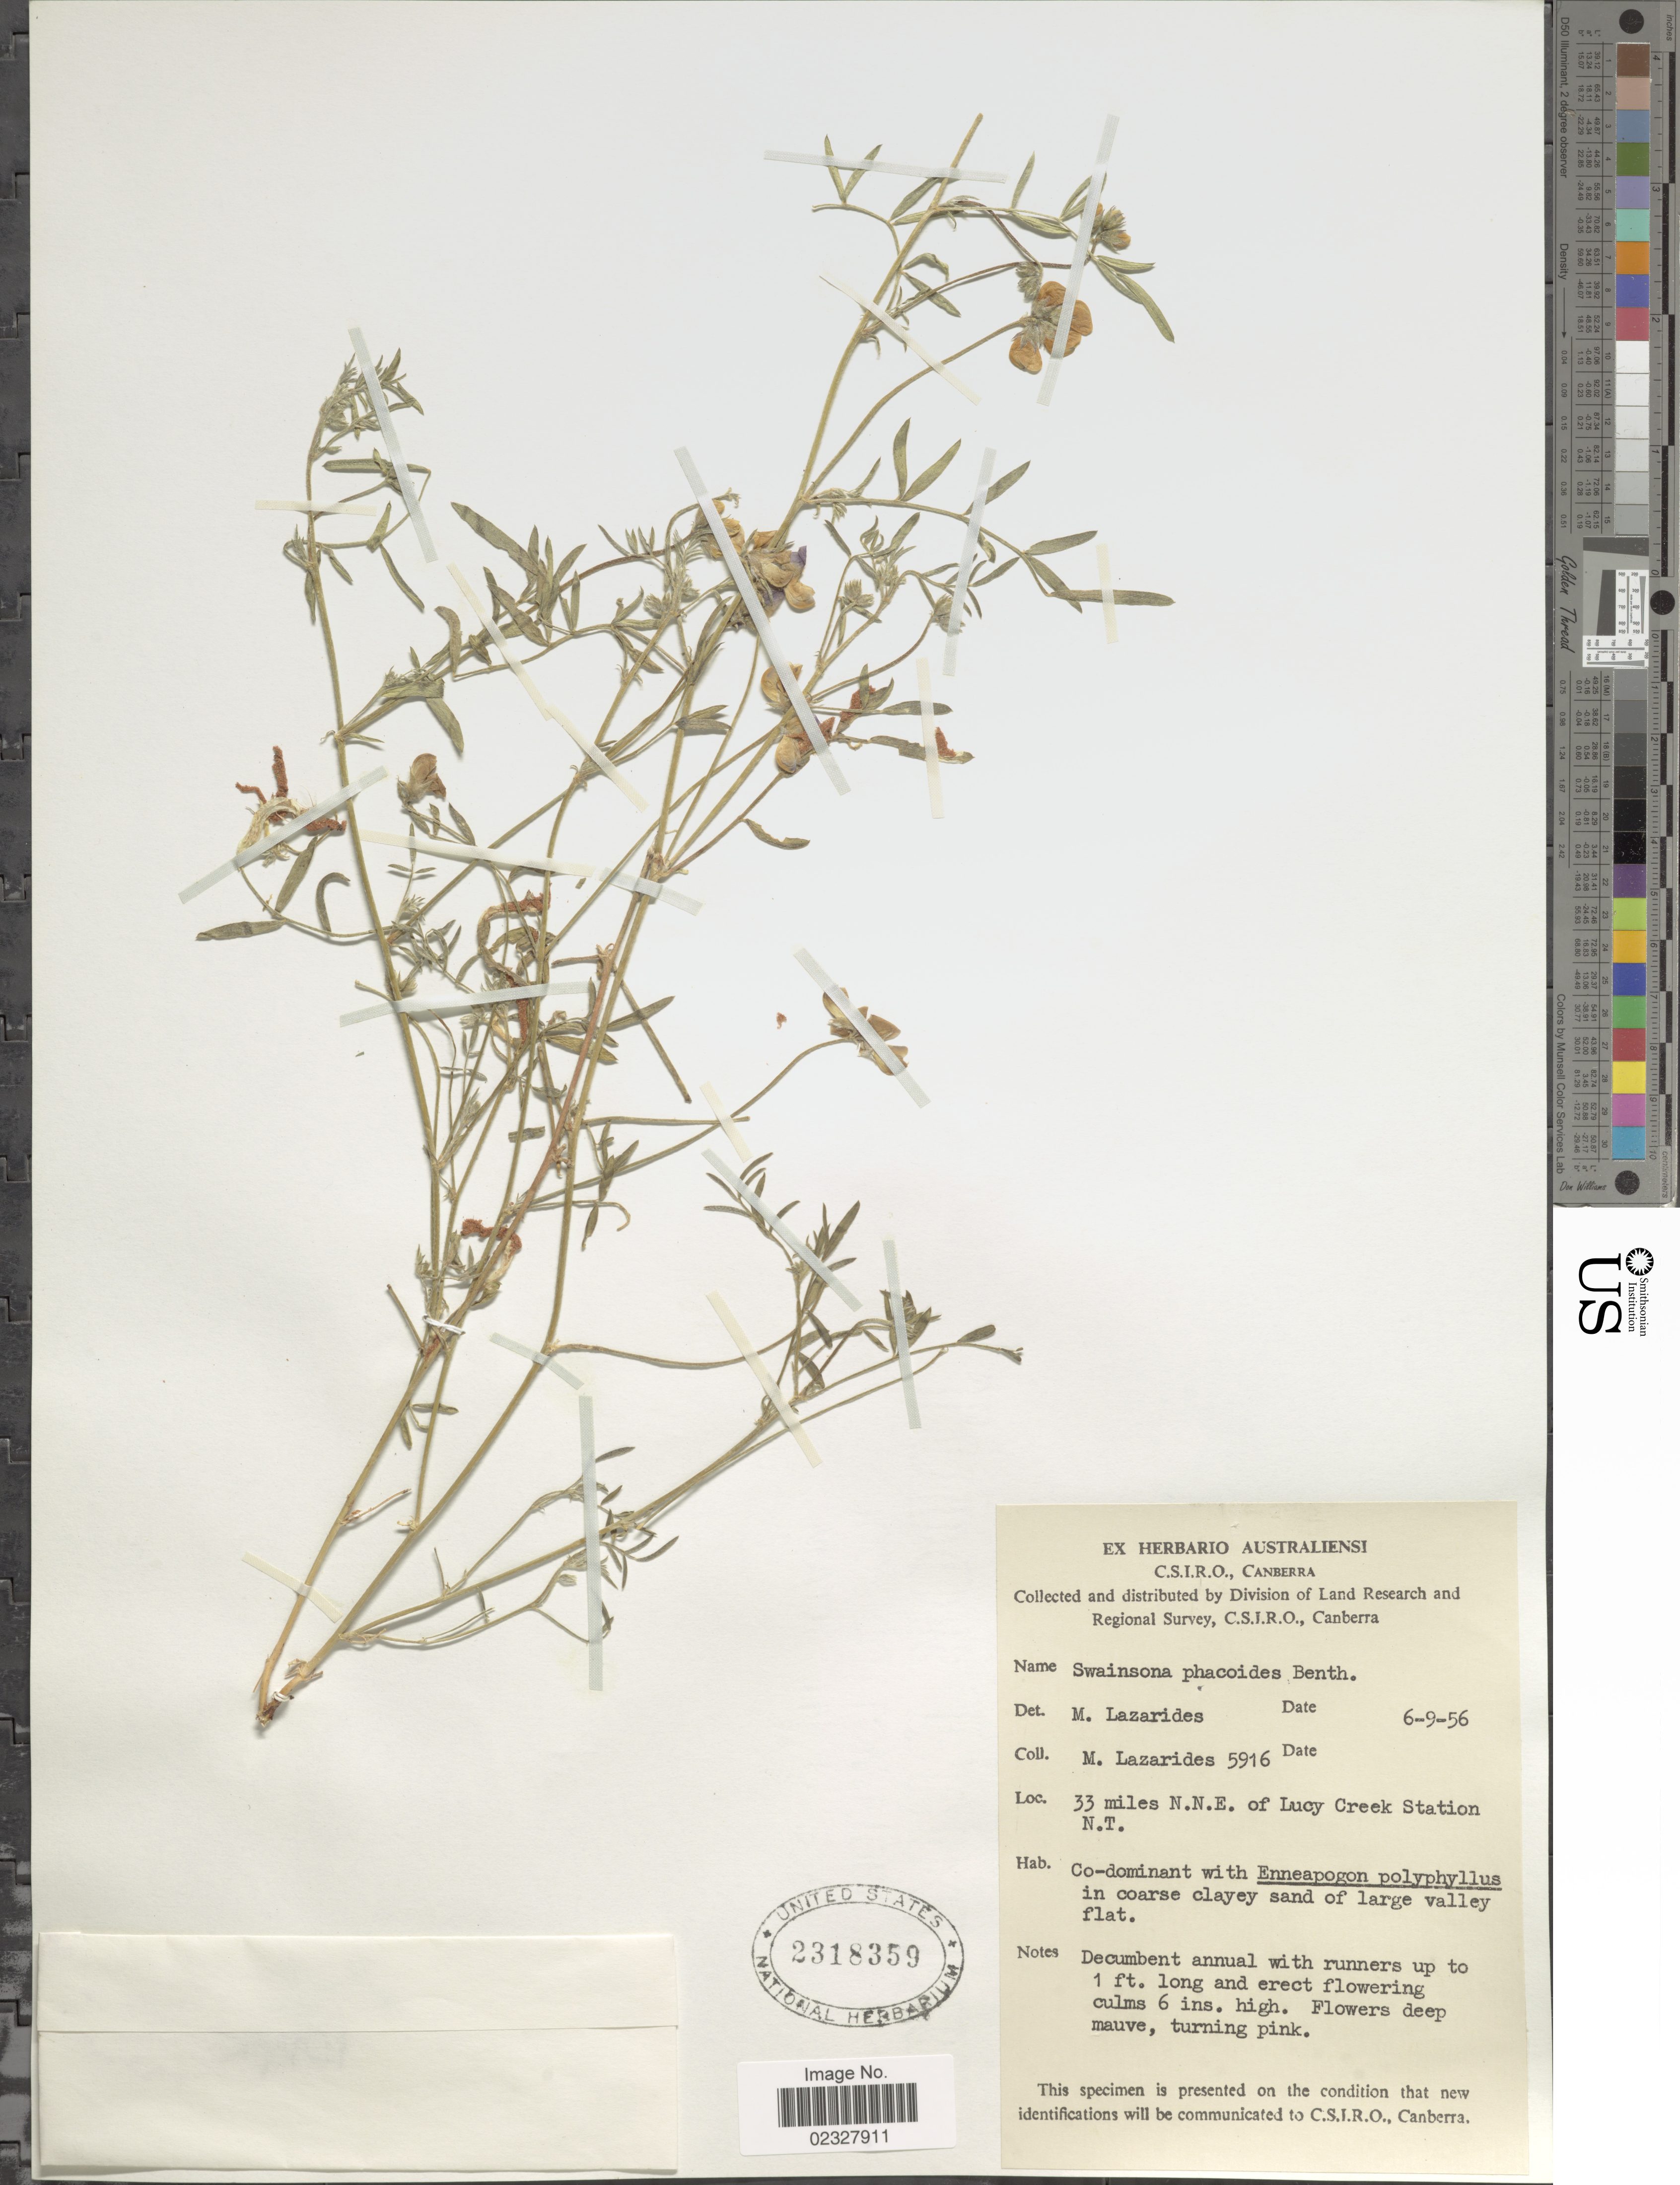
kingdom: Plantae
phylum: Tracheophyta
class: Magnoliopsida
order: Fabales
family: Fabaceae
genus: Swainsona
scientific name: Swainsona phacoides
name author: Benth.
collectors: M. Lazarides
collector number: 5916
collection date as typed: Transcribed d/m/y: 6/9/56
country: Australia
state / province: Northern Territory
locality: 33 miles N.N.E of Lucy Creek Station, N.T.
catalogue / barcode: US 2318359